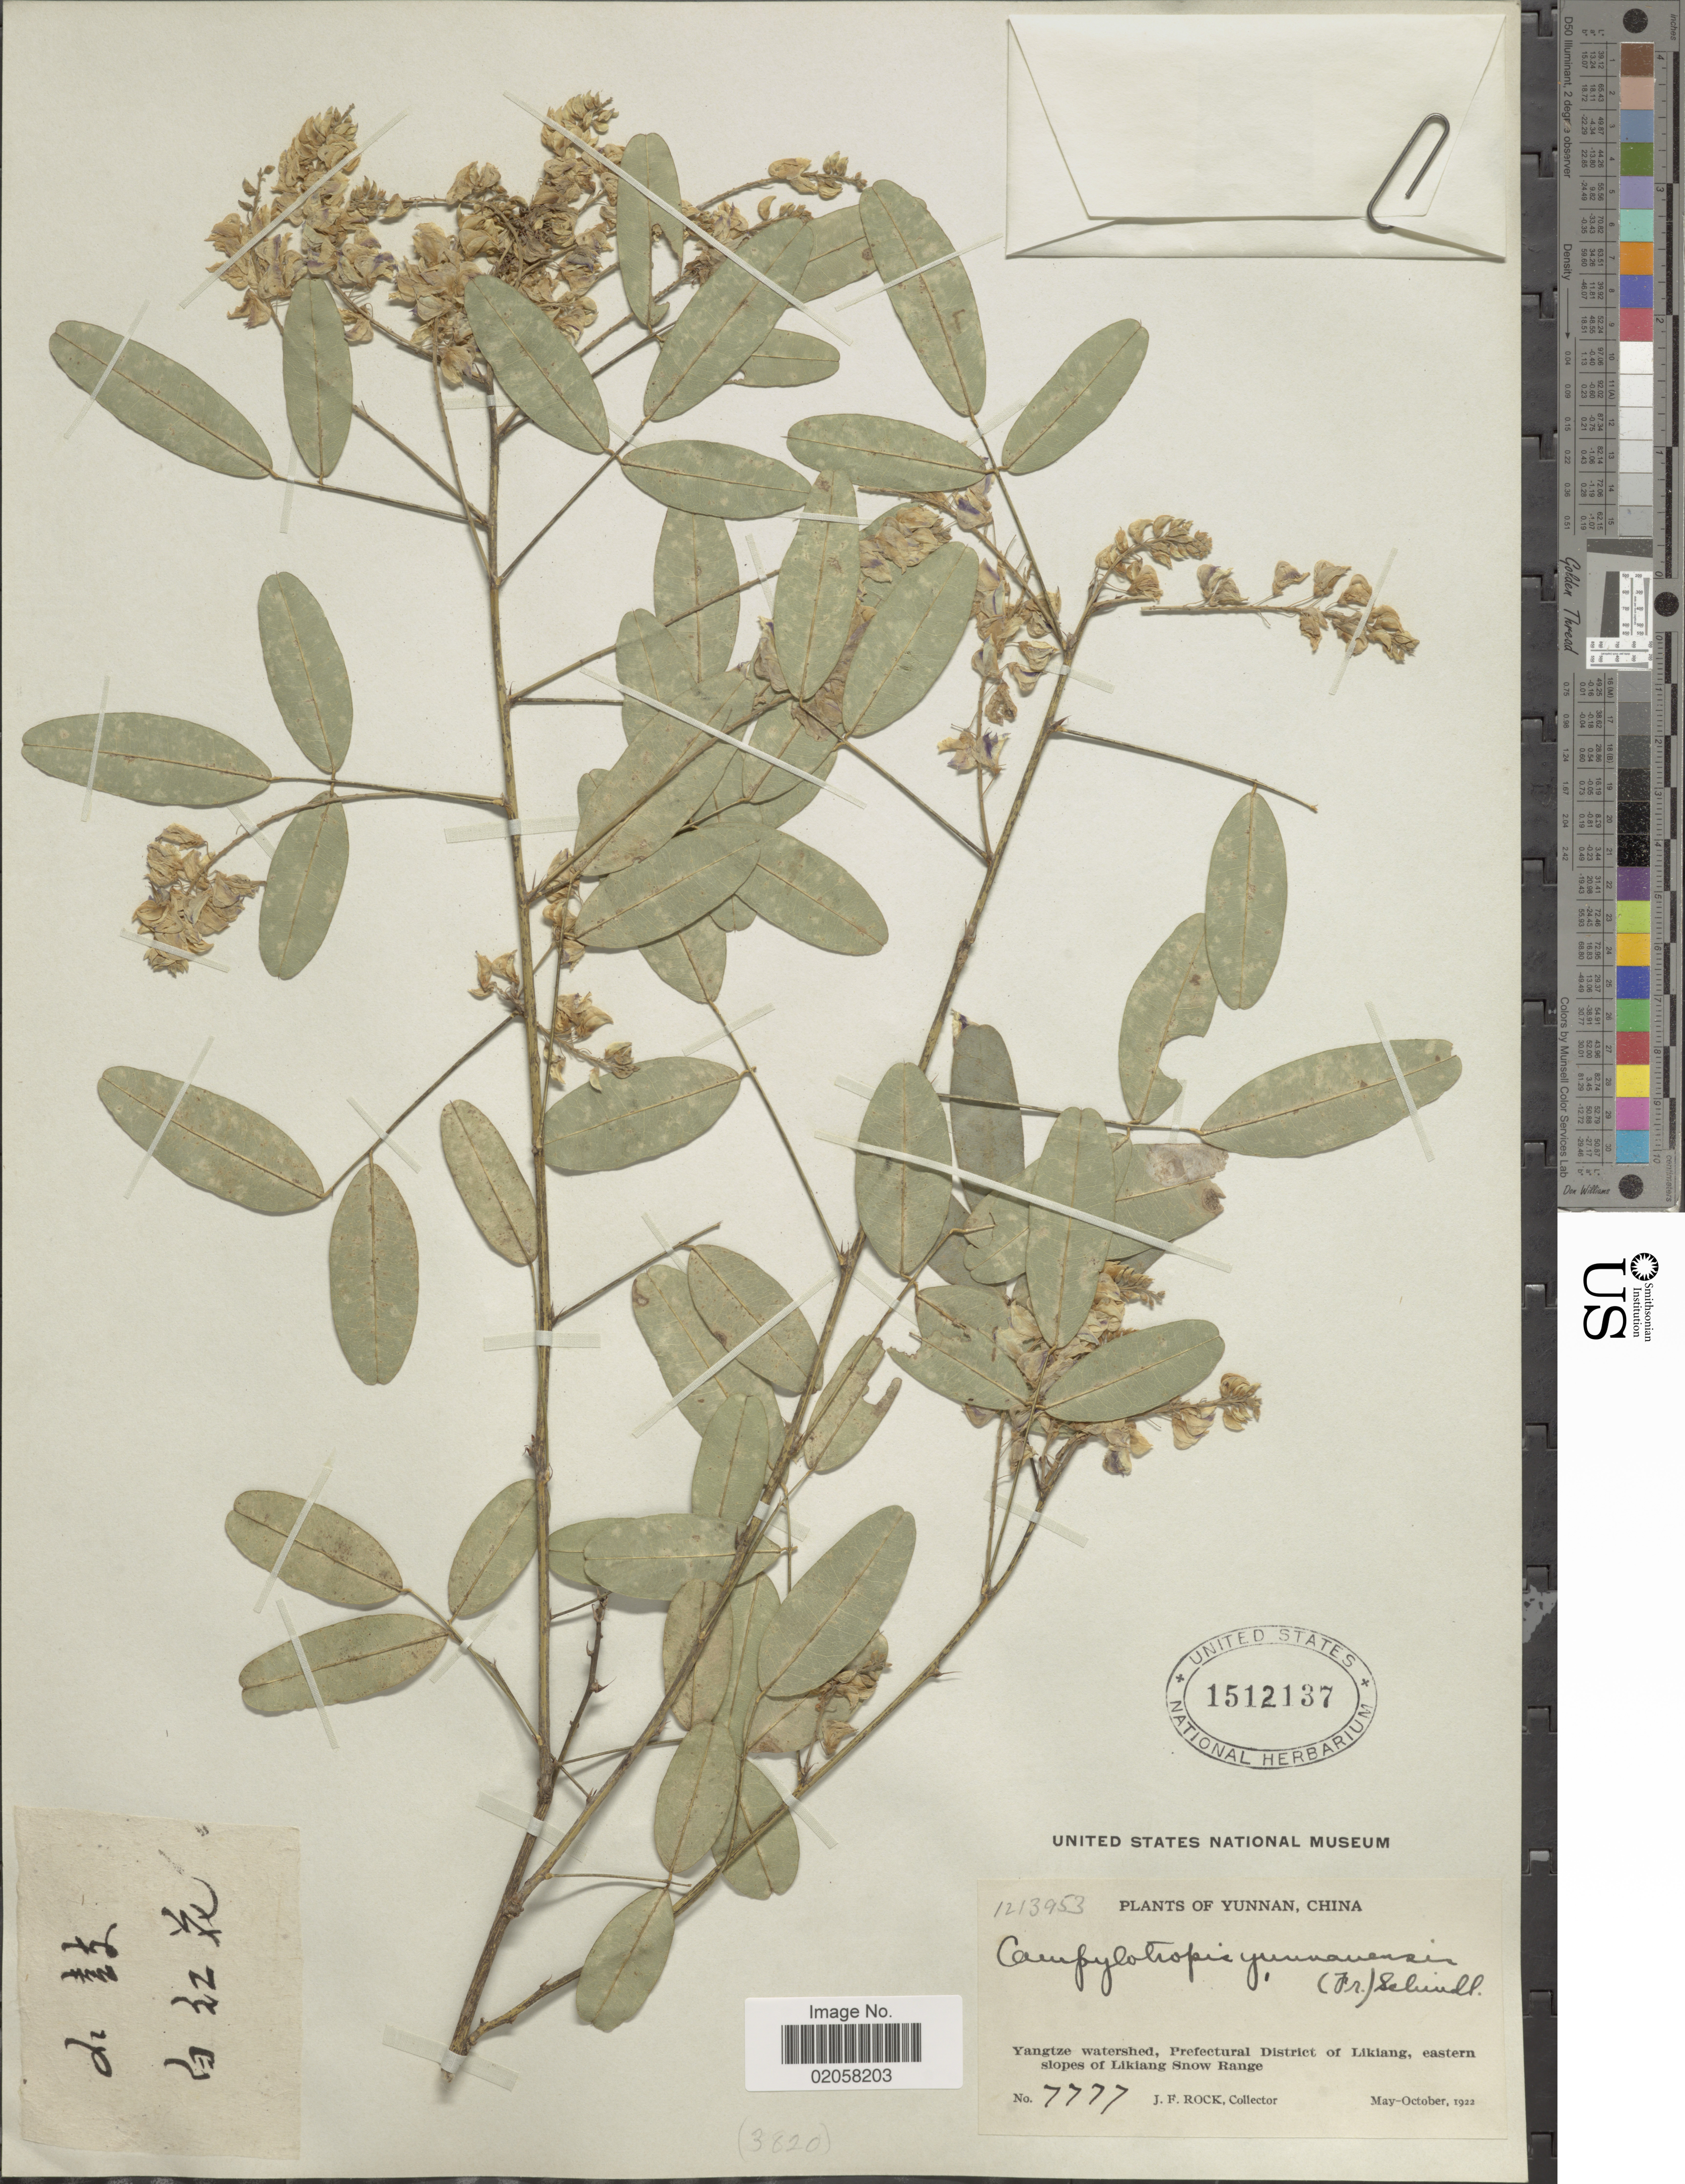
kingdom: Plantae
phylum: Tracheophyta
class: Magnoliopsida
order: Fabales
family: Fabaceae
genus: Campylotropis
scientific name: Campylotropis yunnanensis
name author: (Franch.) Schindl.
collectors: J. Rock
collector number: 7777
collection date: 1922-05/1922-10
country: China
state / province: Yunnan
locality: Yangtze watershed, Prefectural District of Likiang, eastern slopes of Likiang Snow Range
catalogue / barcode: US 1512137